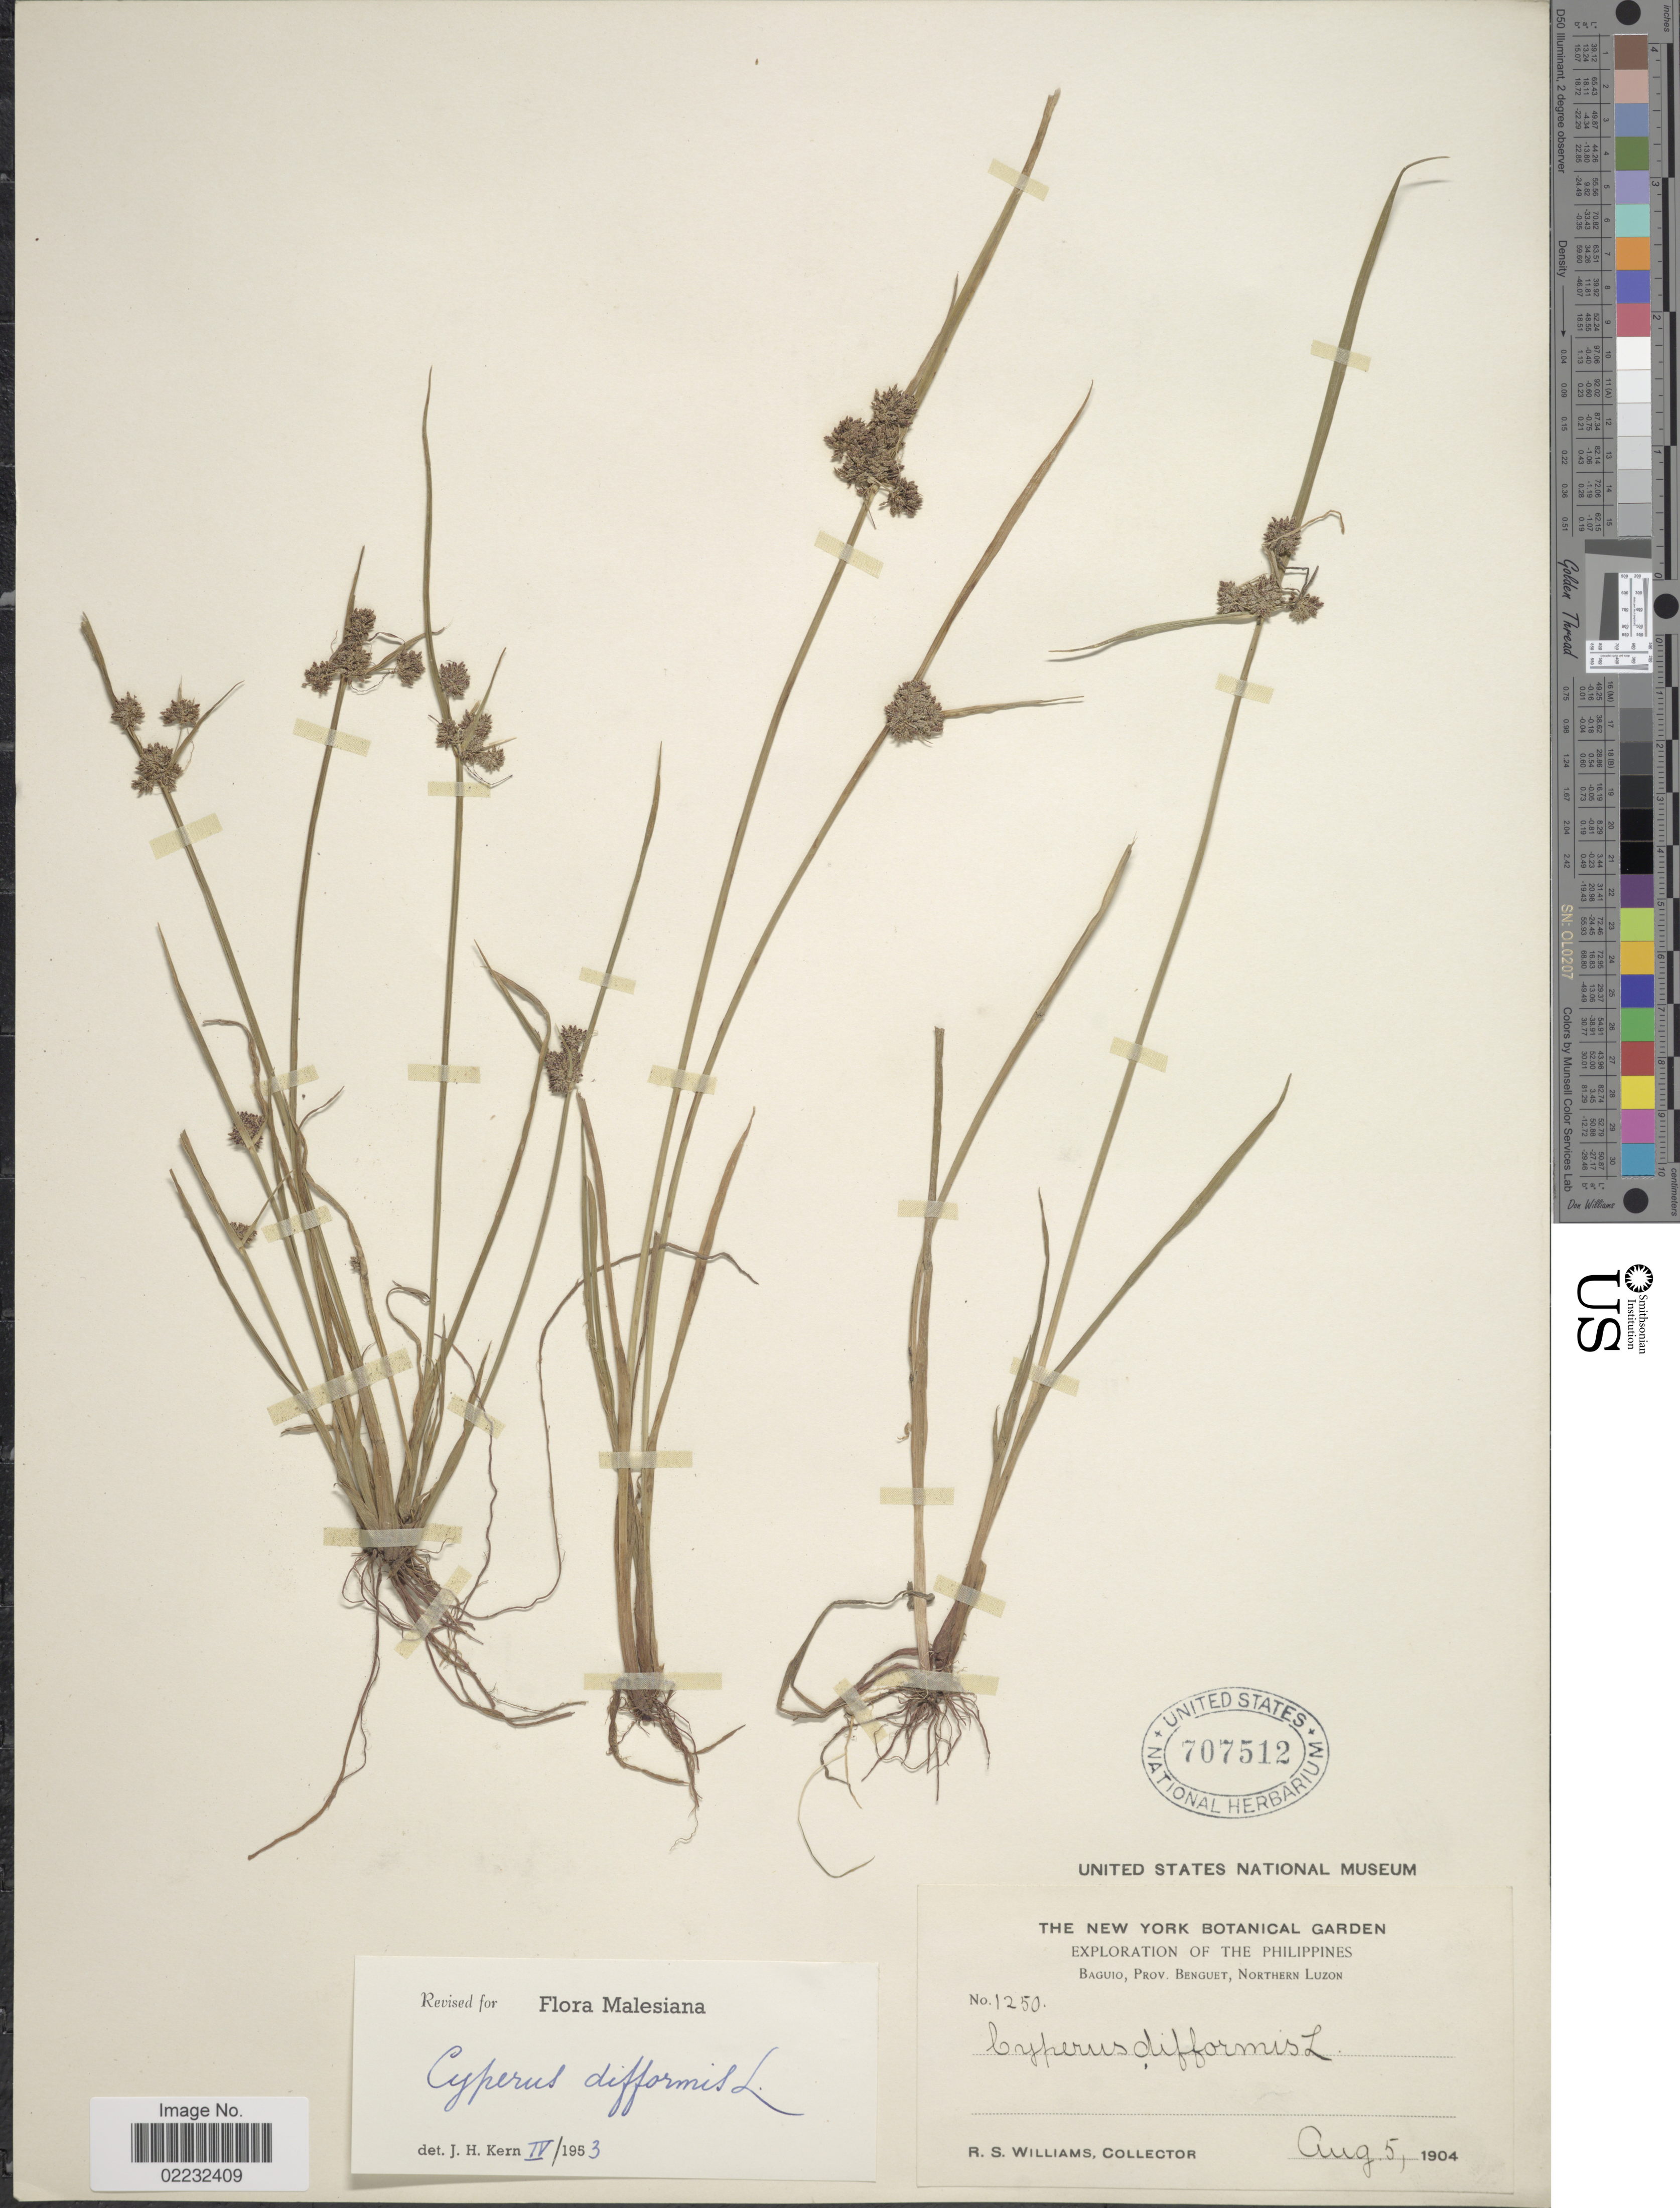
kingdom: Plantae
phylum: Tracheophyta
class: Liliopsida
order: Poales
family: Cyperaceae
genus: Cyperus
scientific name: Cyperus difformis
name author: L.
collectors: R. S. Williams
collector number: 1250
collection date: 1904-08-05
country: Philippines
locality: Baguio, Benguet, Northern Luzon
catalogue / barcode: US 707512